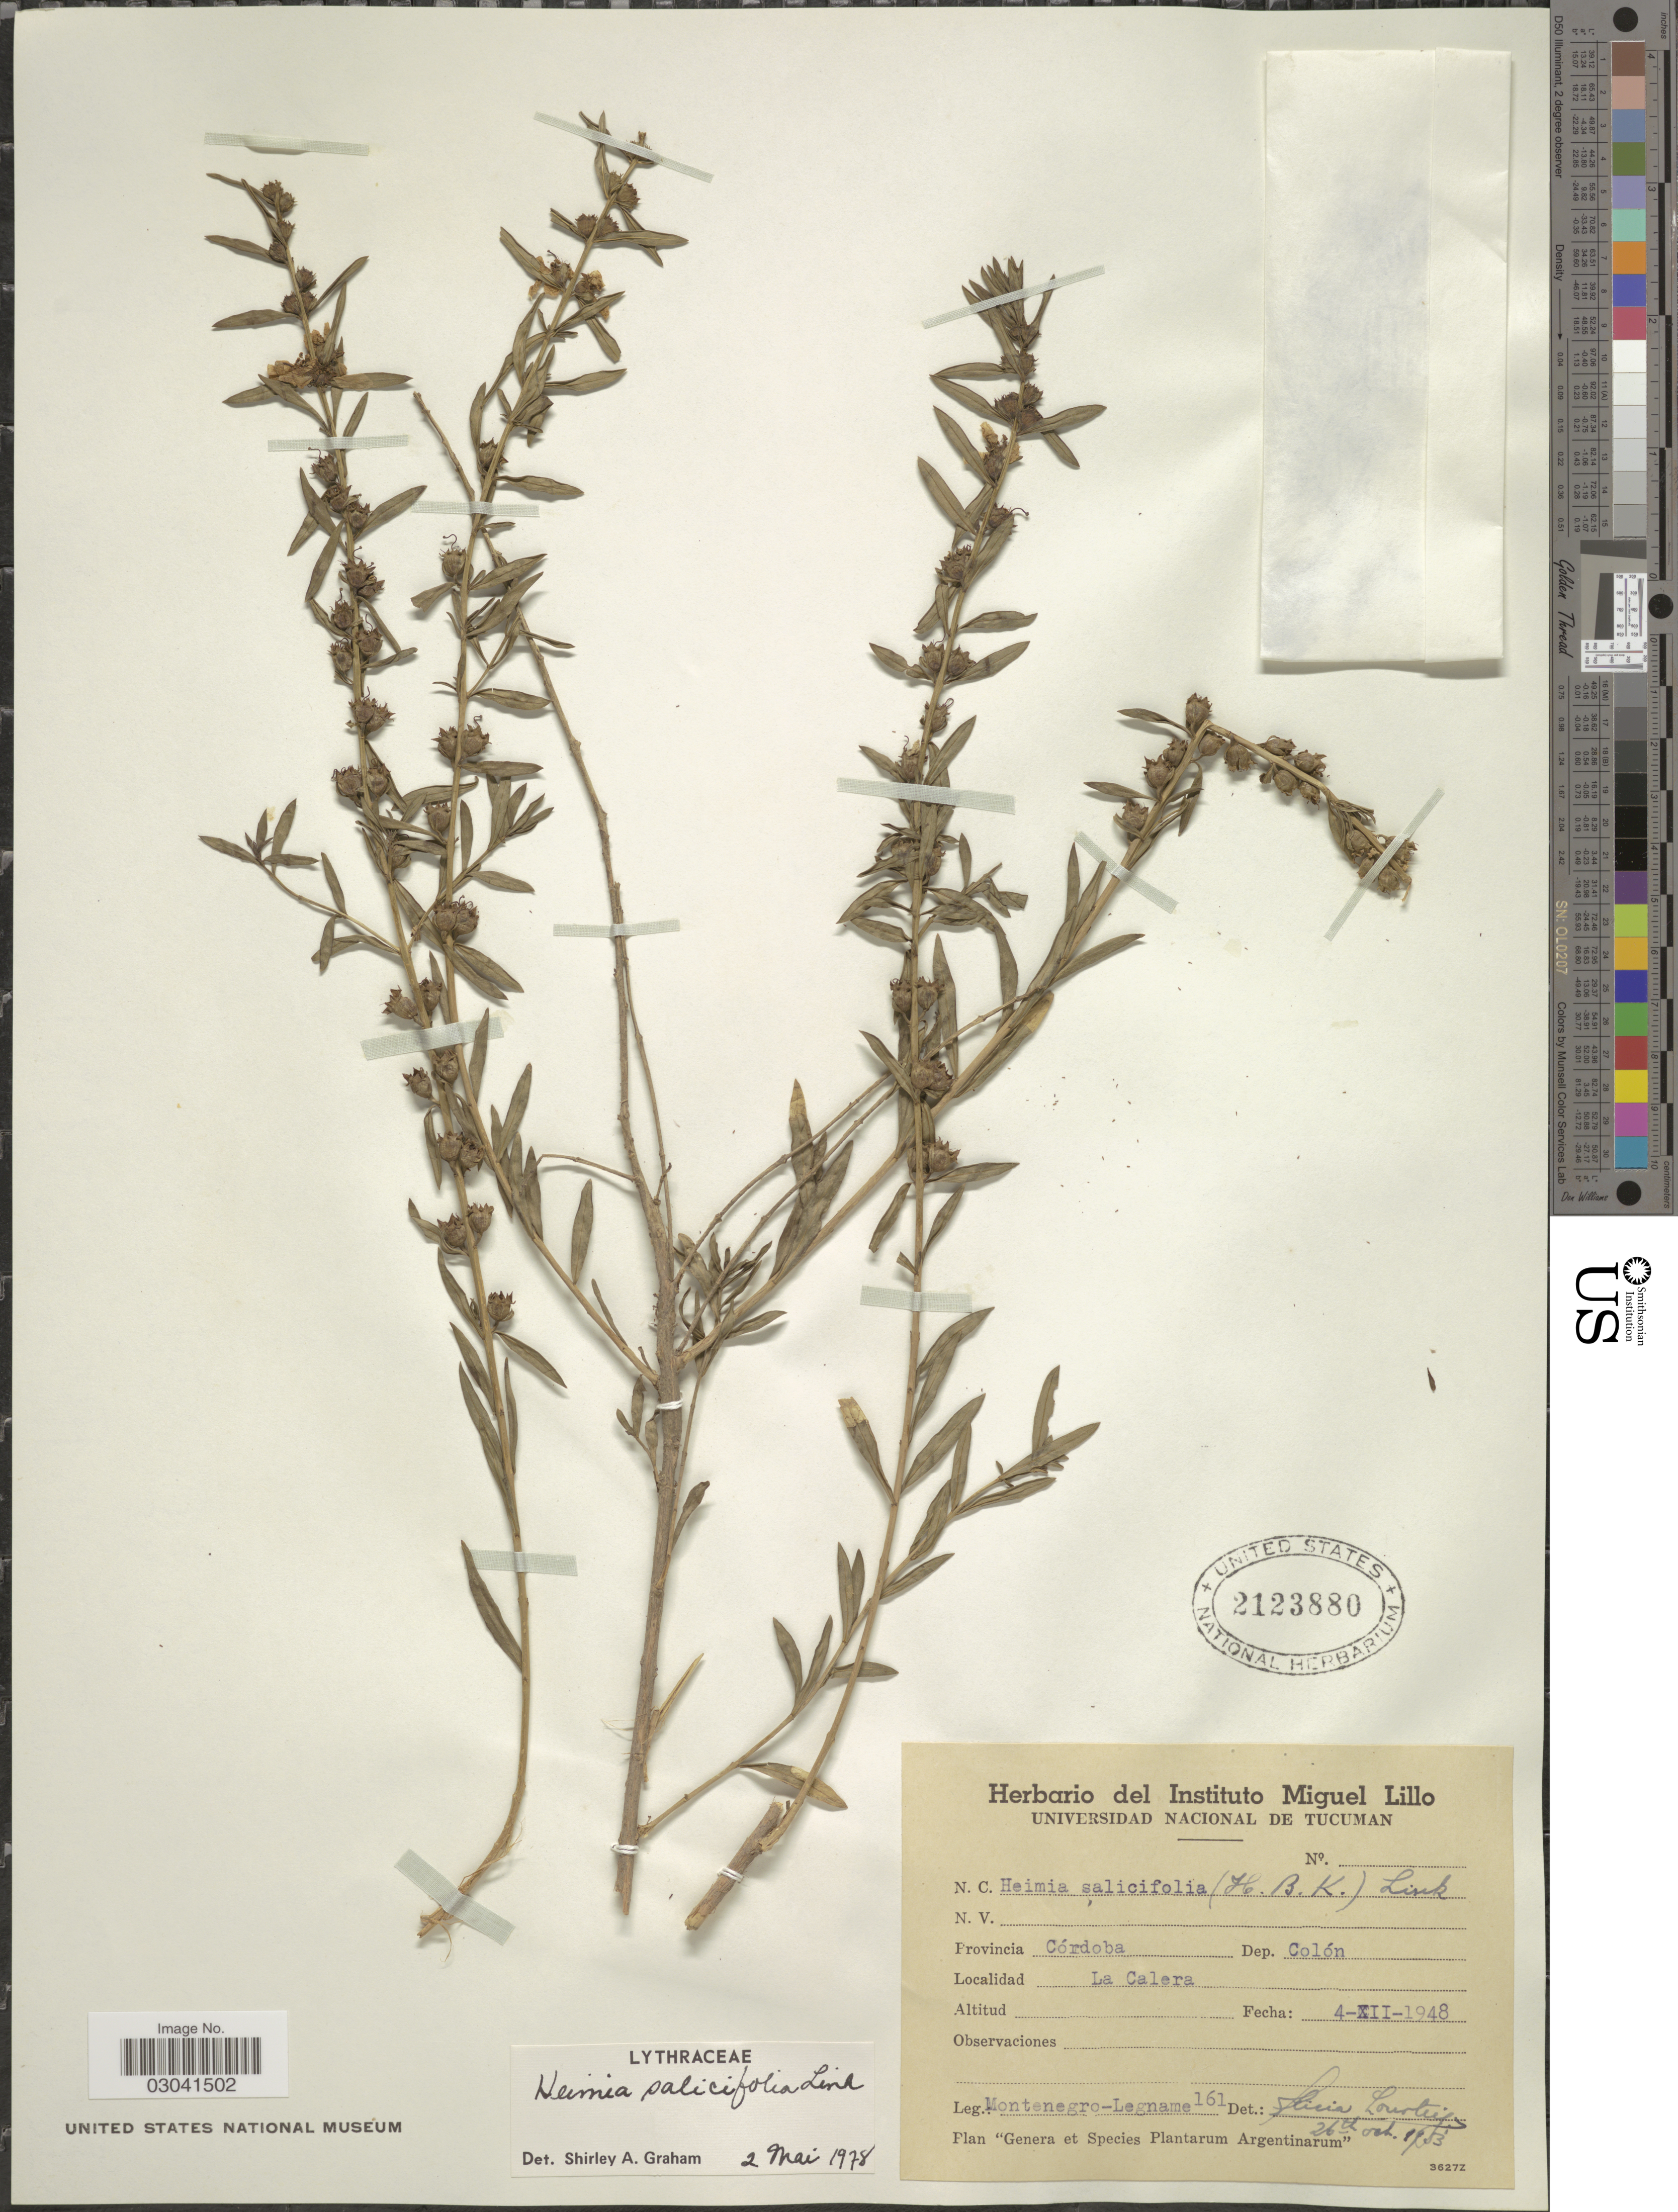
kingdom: Plantae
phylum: Tracheophyta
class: Magnoliopsida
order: Myrtales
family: Lythraceae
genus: Heimia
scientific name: Heimia salicifolia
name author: Link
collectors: Montenegro & -. Legname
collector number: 161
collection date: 1948-12-04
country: Argentina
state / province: Cordoba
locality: Dep. Colón. La Calera.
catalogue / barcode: US 2123880